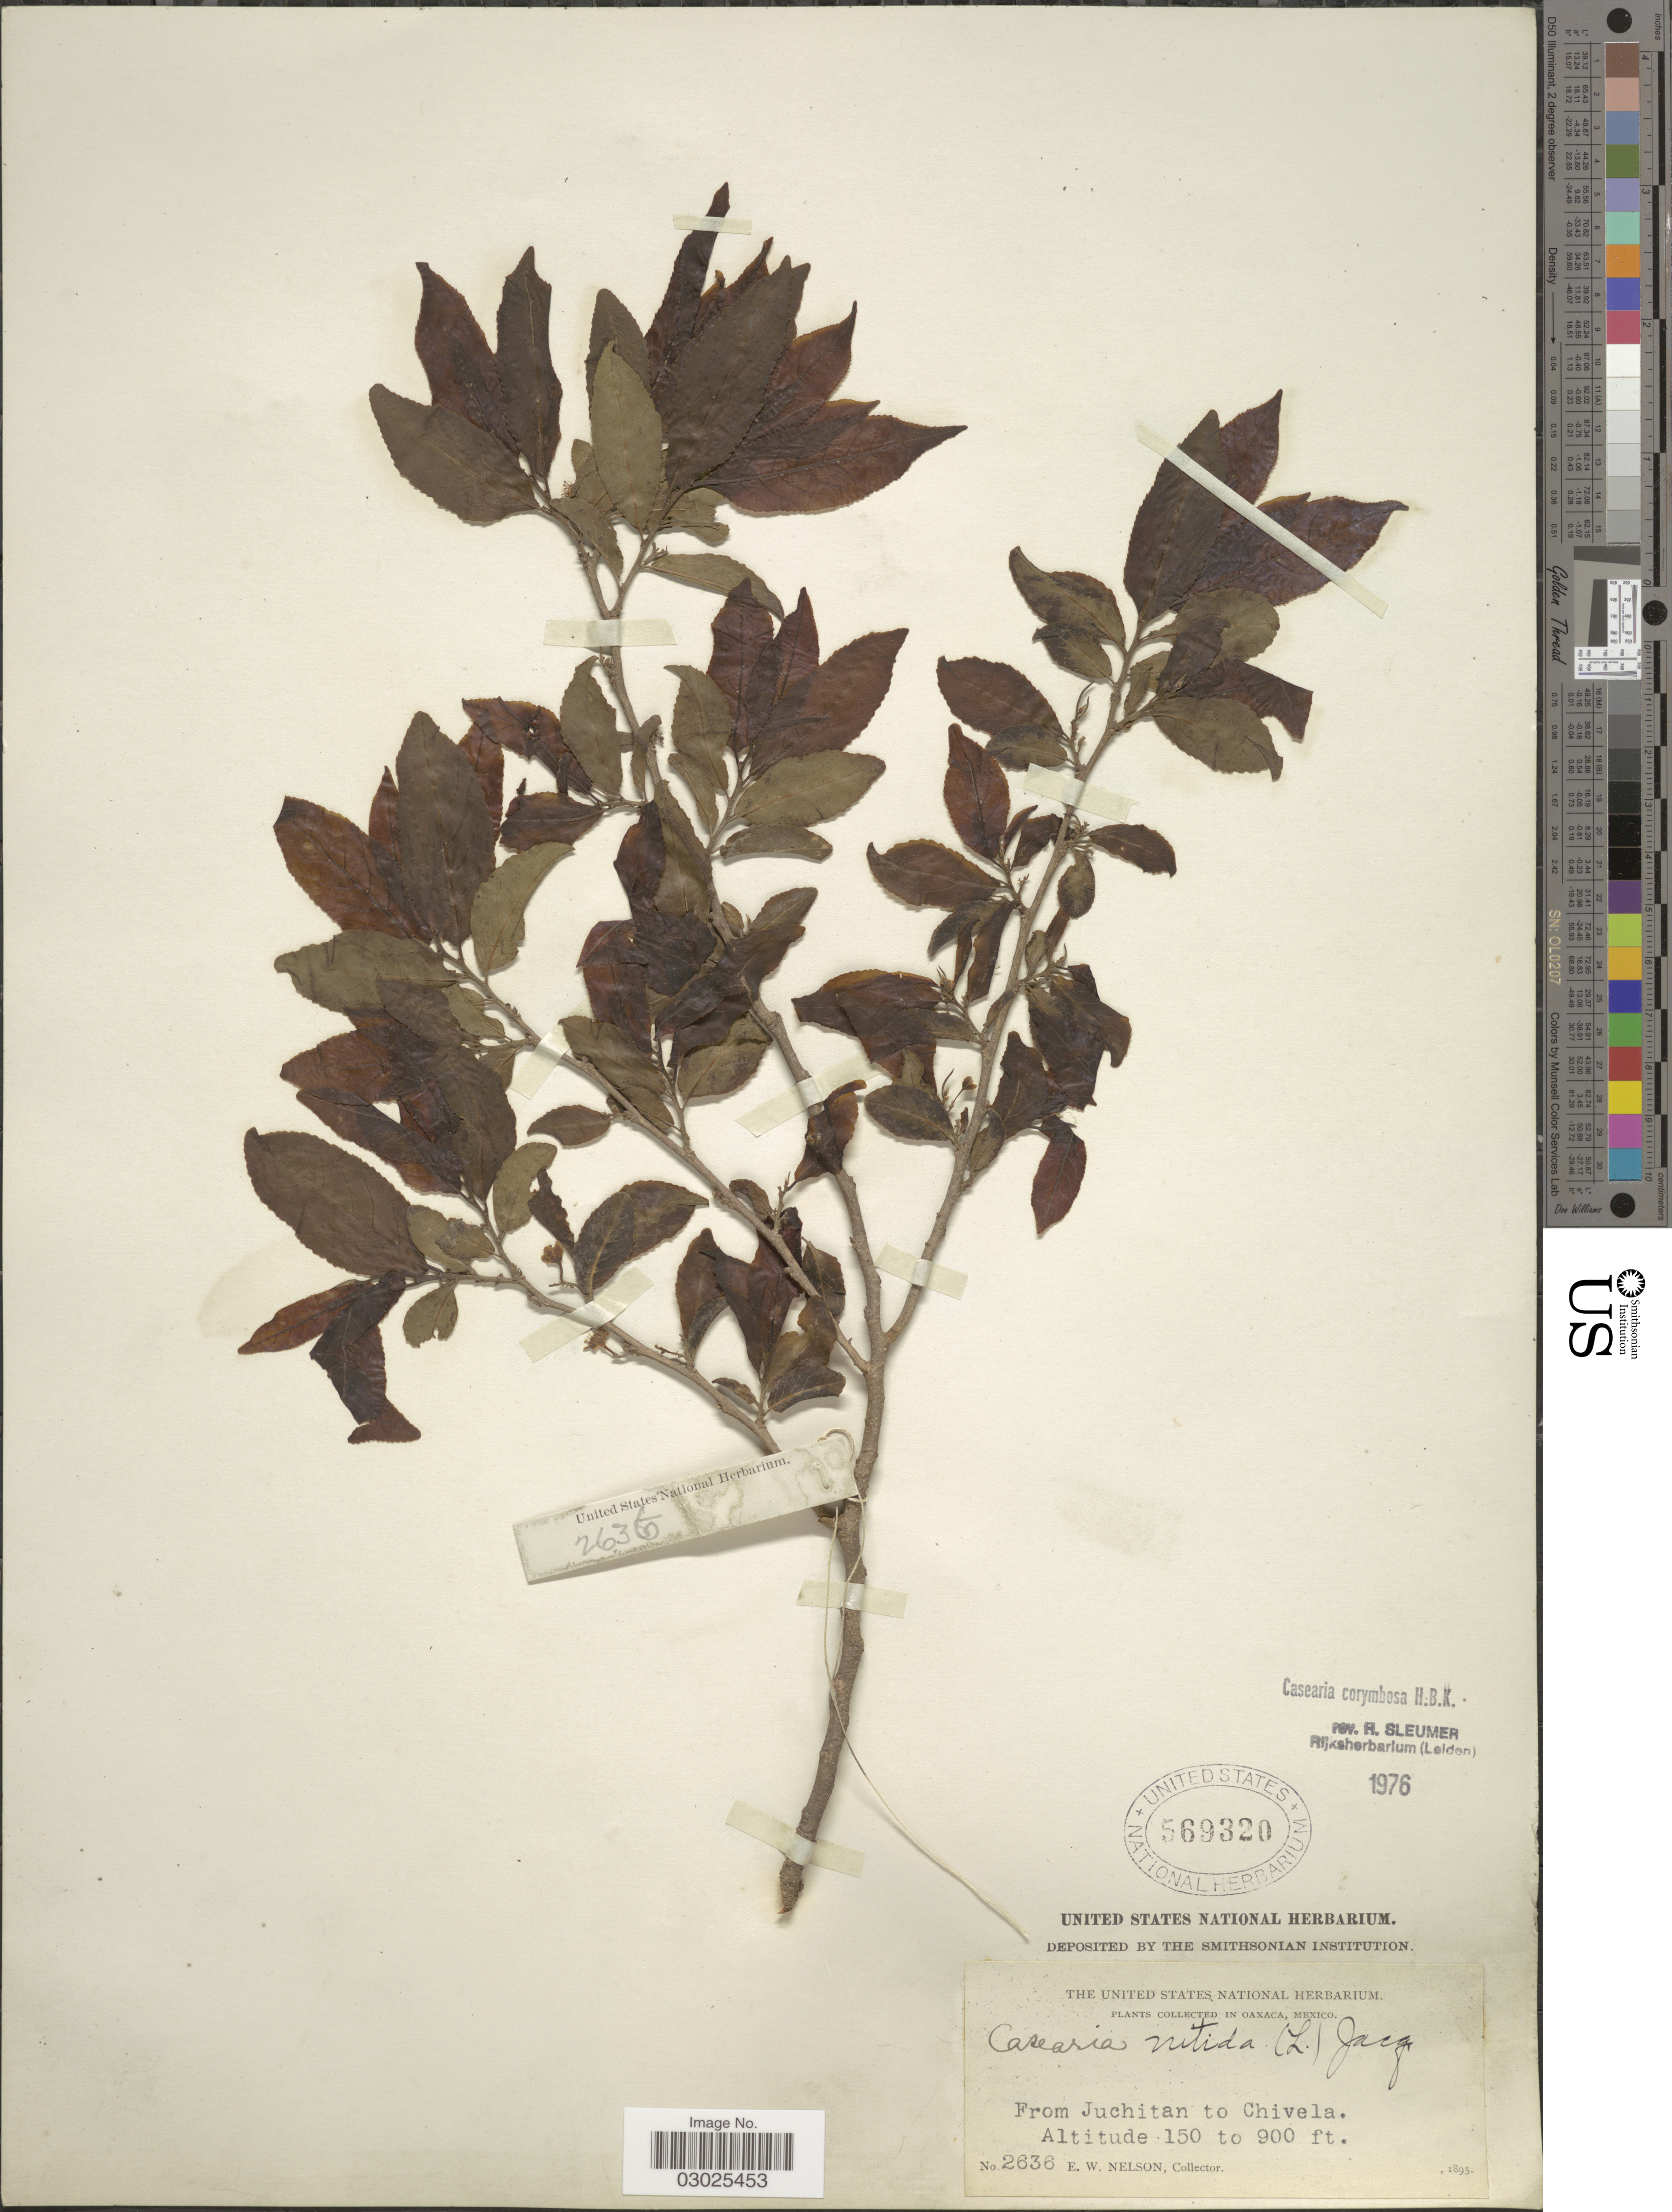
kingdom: Plantae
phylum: Tracheophyta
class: Magnoliopsida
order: Malpighiales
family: Salicaceae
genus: Casearia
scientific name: Casearia corymbosa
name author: Kunth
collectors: E. W. Nelson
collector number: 2636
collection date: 1895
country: Mexico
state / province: Oaxaca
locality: From Juchitan to Chivela.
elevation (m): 46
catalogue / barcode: US 569320